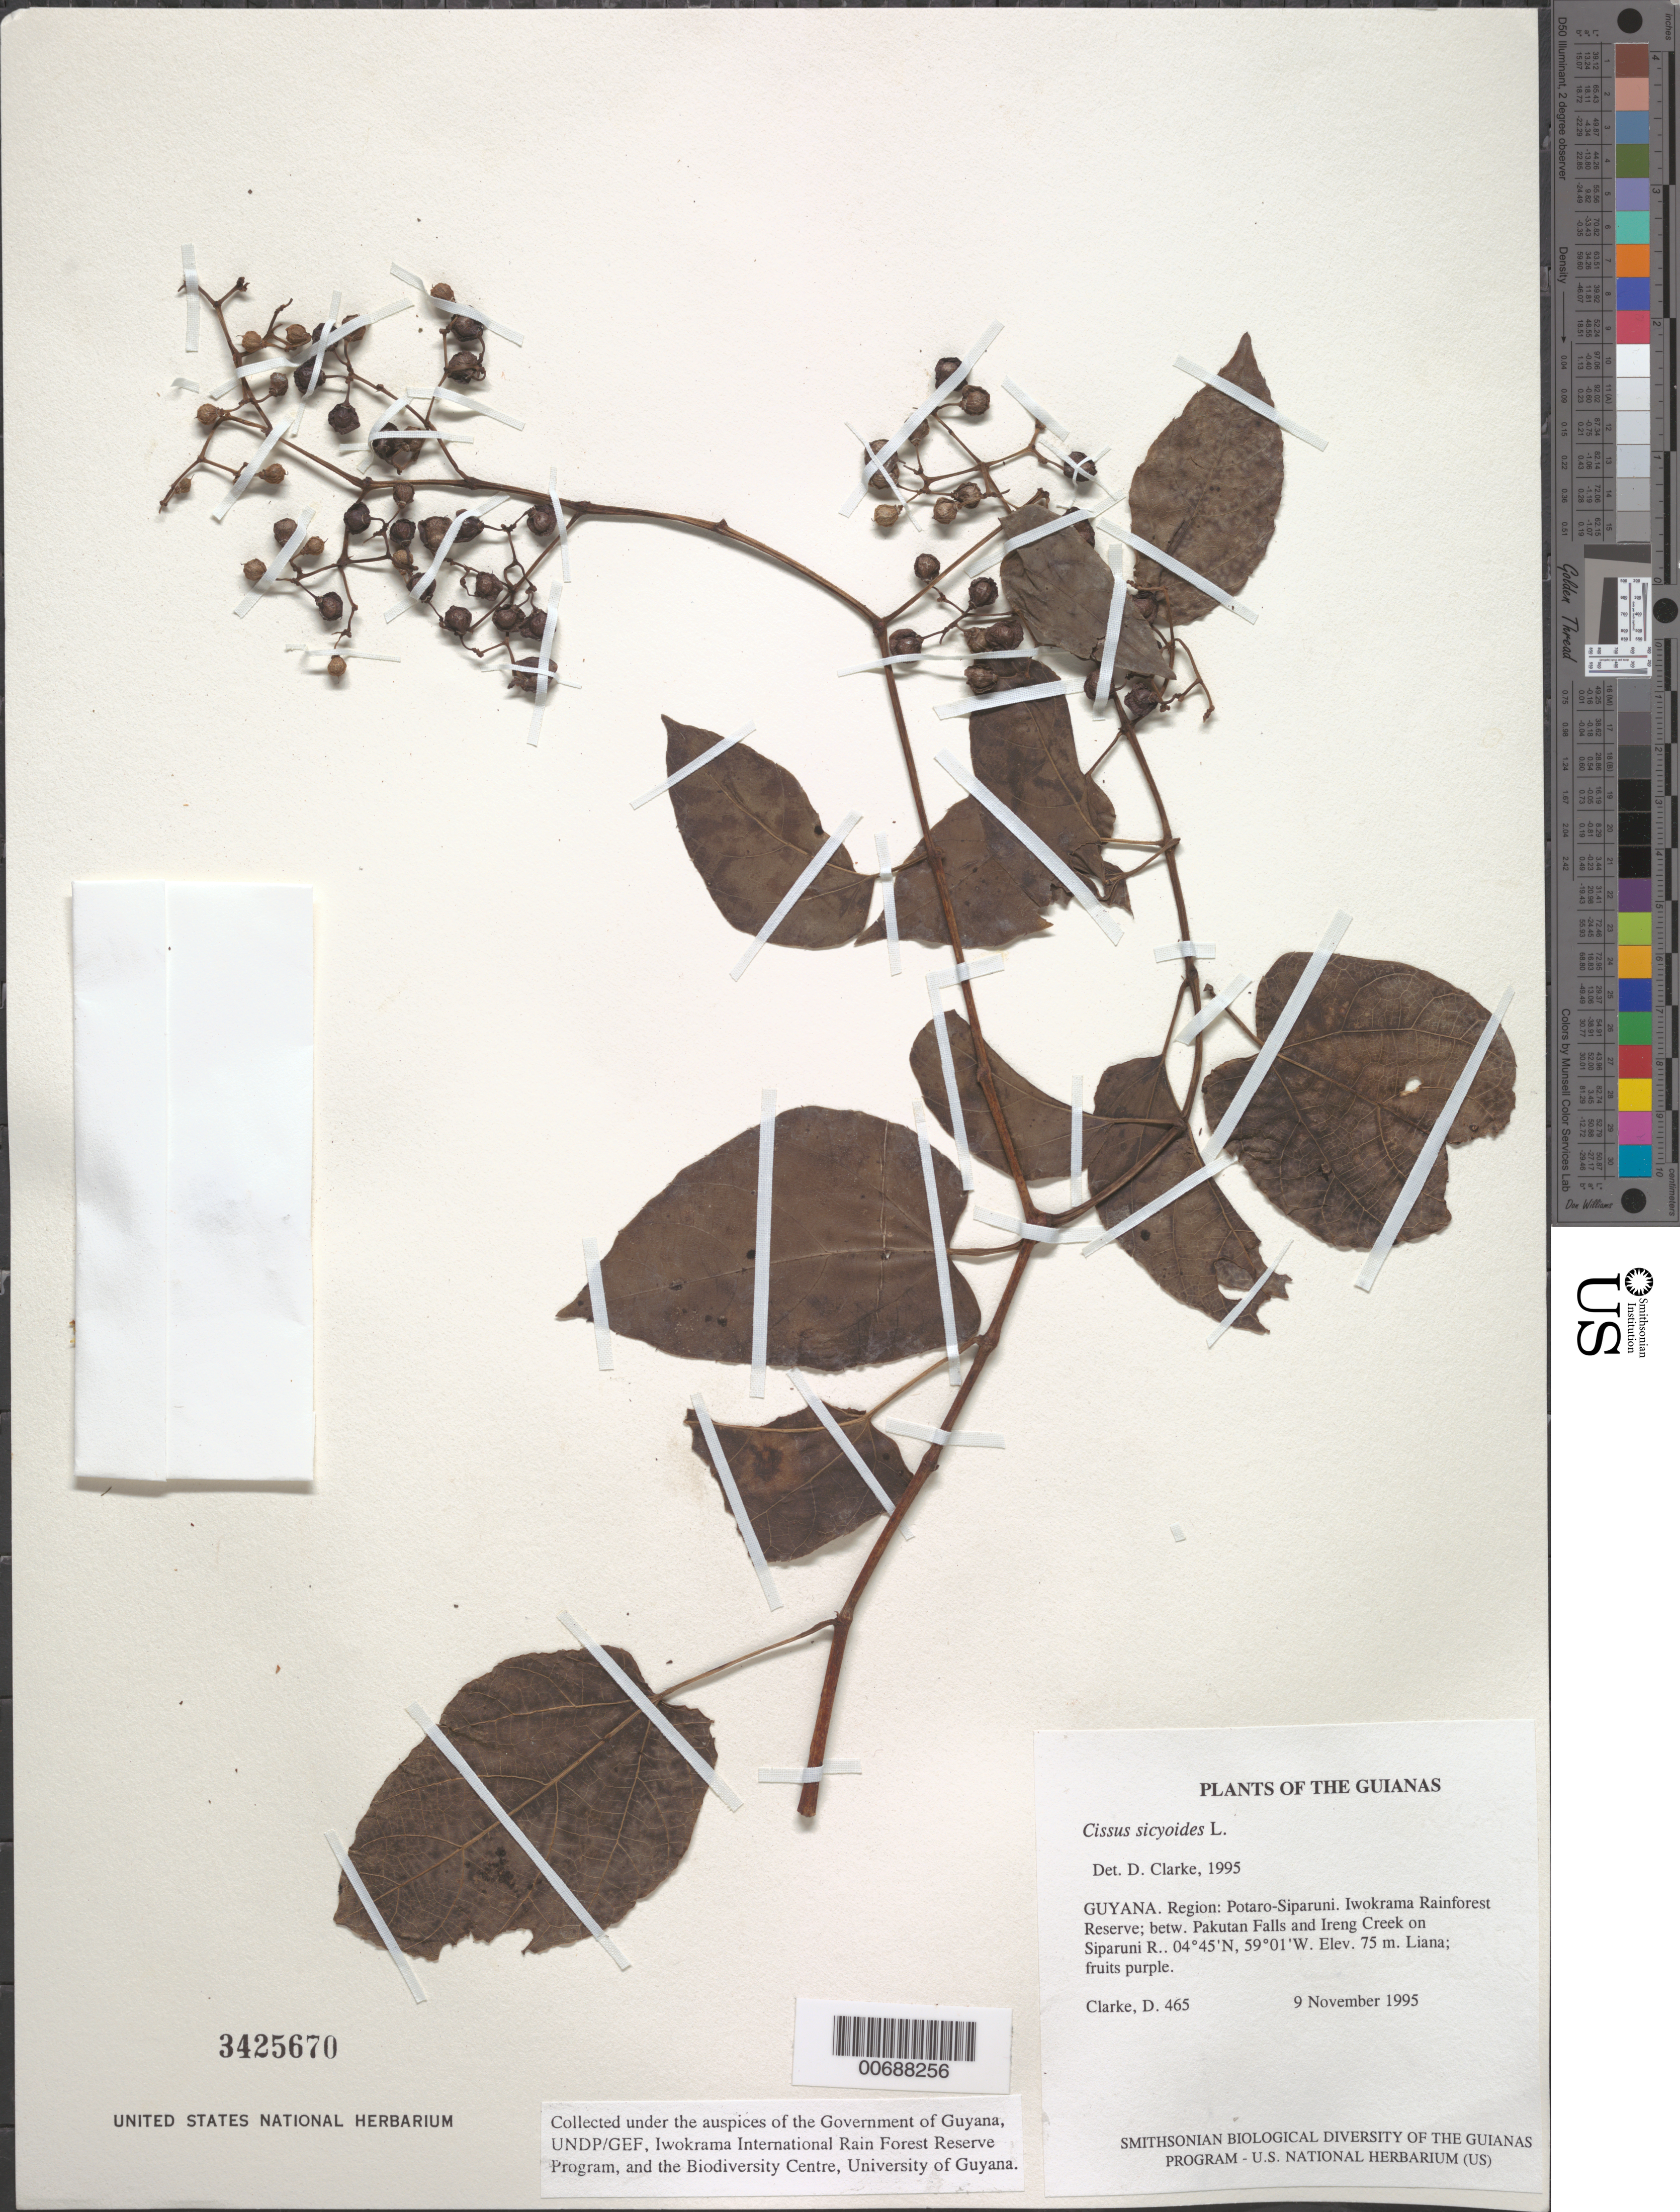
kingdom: Plantae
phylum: Tracheophyta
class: Magnoliopsida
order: Vitales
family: Vitaceae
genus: Cissus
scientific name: Cissus verticillata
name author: (L.) Nicolson & C.E. Jarvis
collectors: D. Clarke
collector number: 465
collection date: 1995-11-09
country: Guyana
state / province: Potaro-Siparuni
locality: The Guianas. Region: Potaro-Siparuni. Iwokrama Rainforest Reserve; betw. Pakutan Falls and Ireng Creek on Siparuni R.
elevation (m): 75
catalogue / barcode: US 3425670